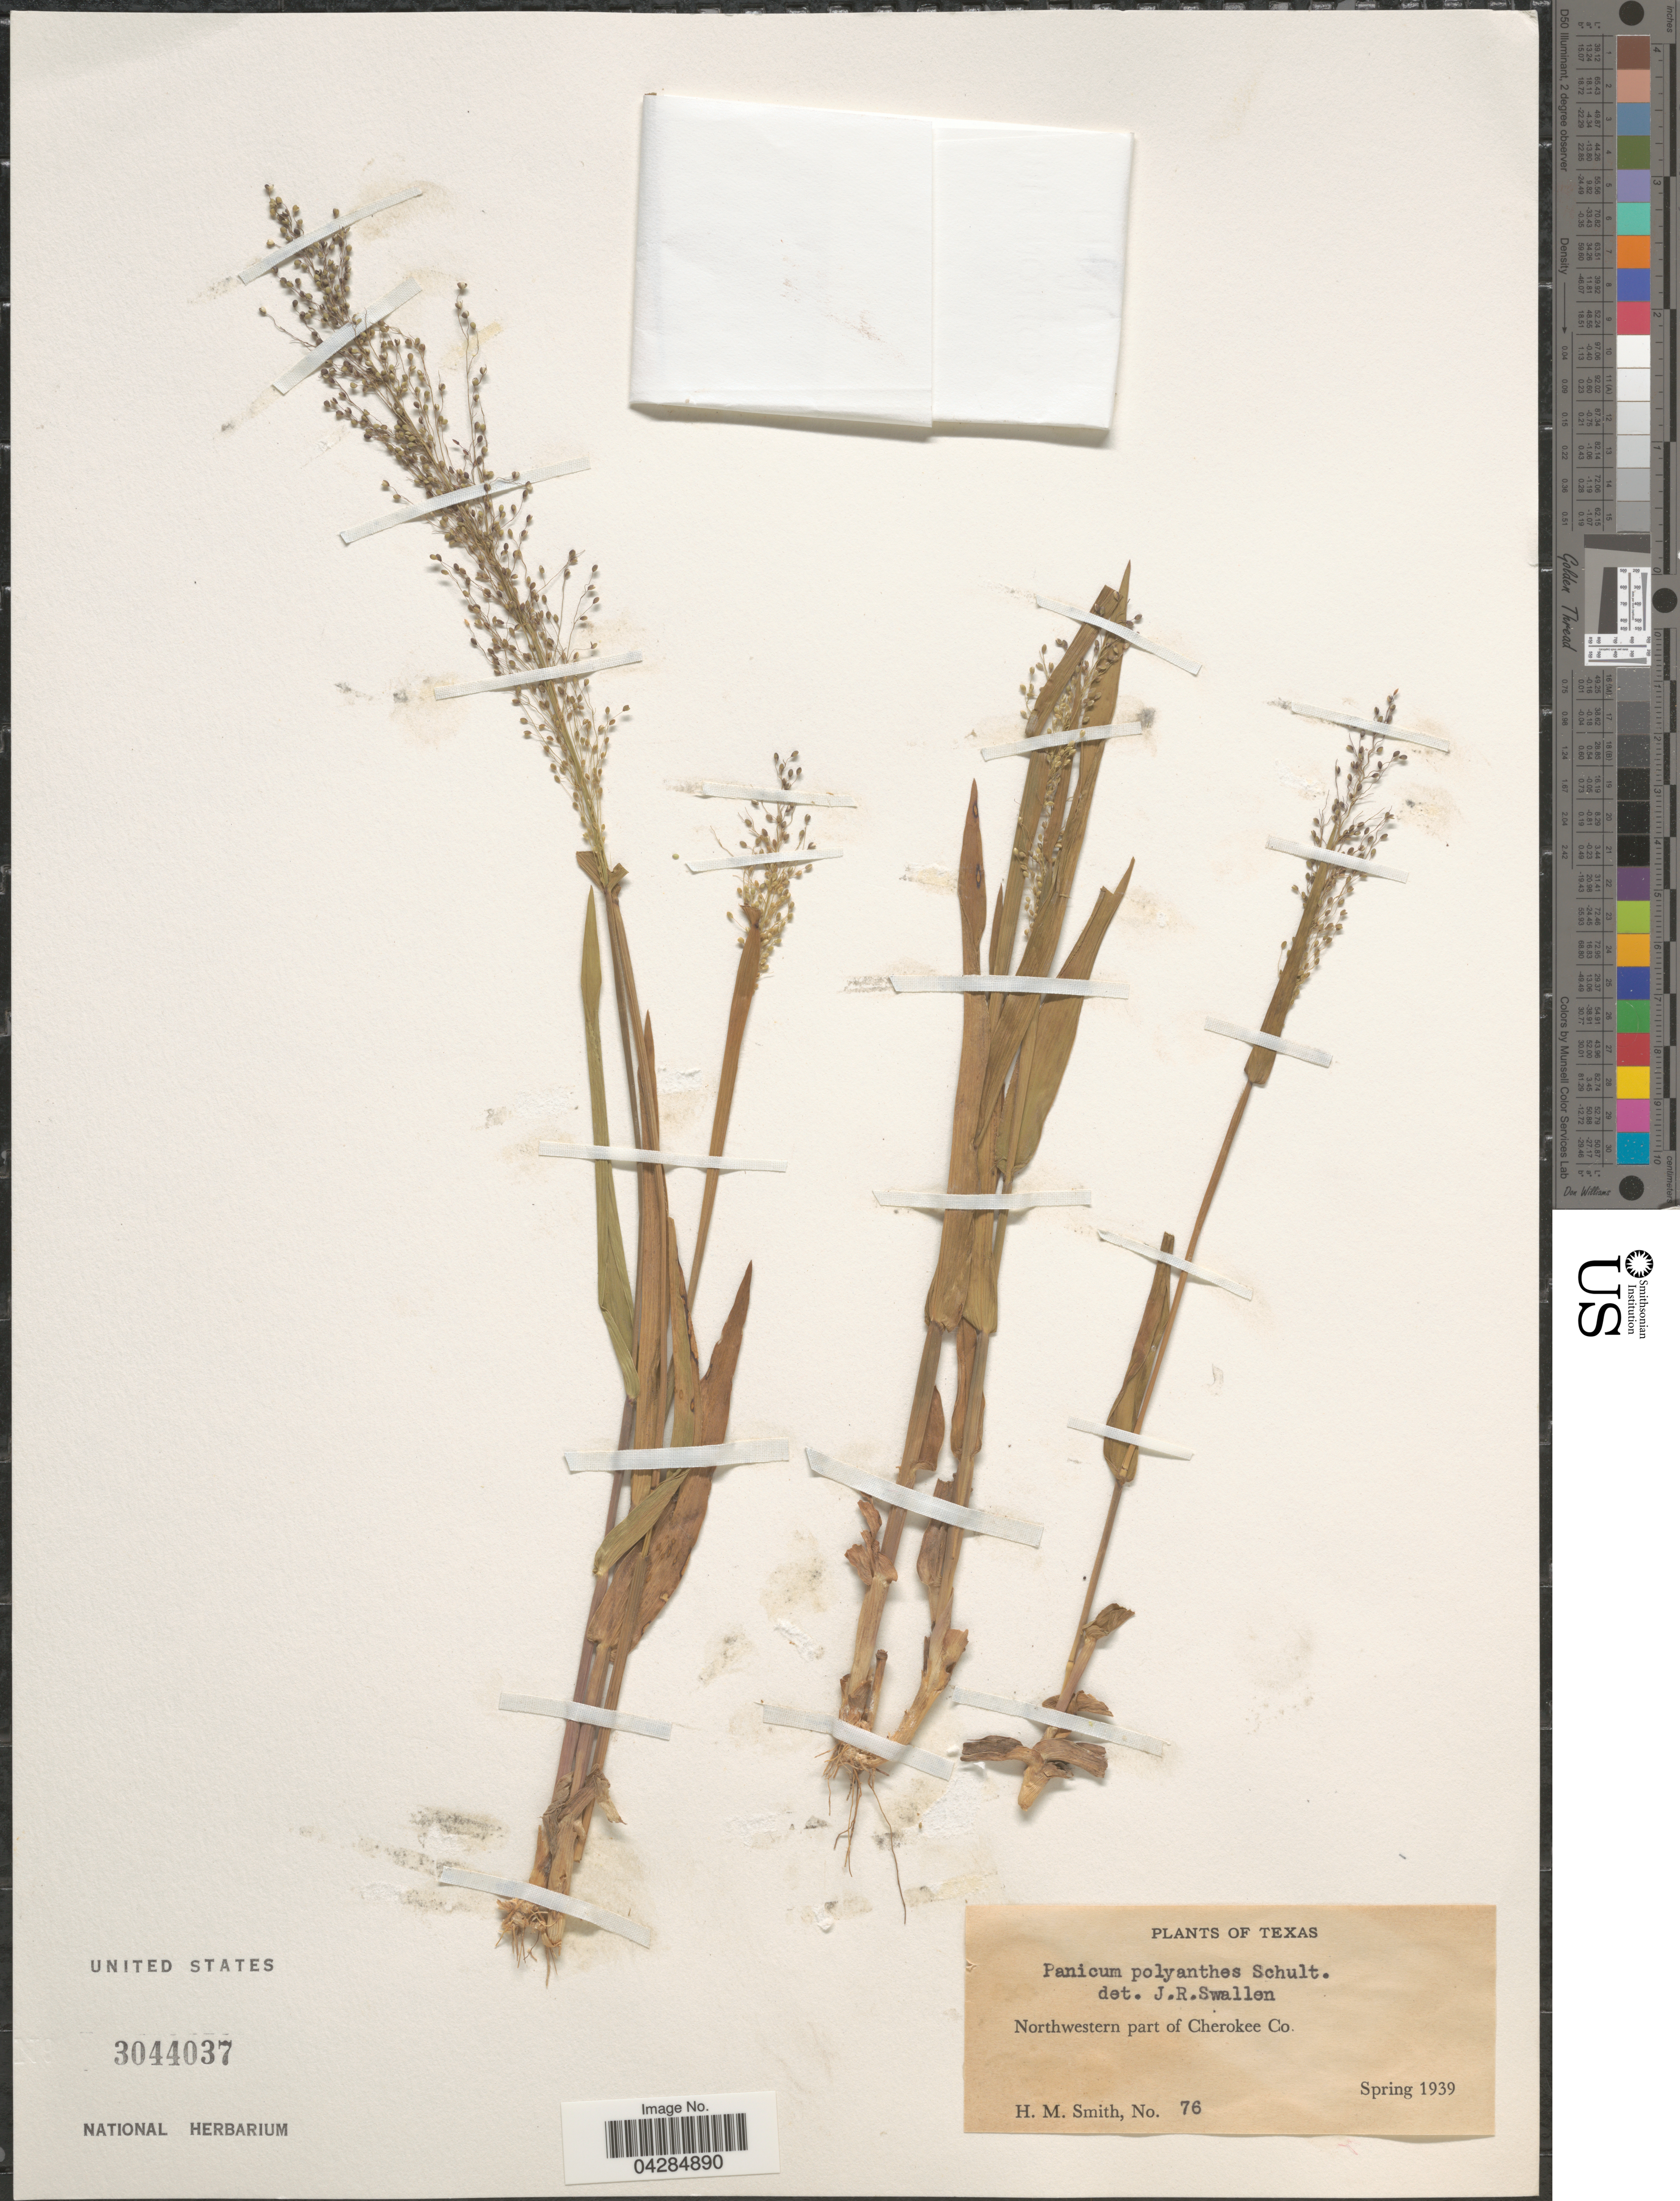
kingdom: Plantae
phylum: Tracheophyta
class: Liliopsida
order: Poales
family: Poaceae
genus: Dichanthelium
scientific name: Dichanthelium polyanthes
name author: (Schult.) Mohlenbr.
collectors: H. M. Smith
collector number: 76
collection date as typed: Spring 1939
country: United States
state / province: Texas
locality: Northwestern part of Cherokee Co.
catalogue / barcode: US 3044037